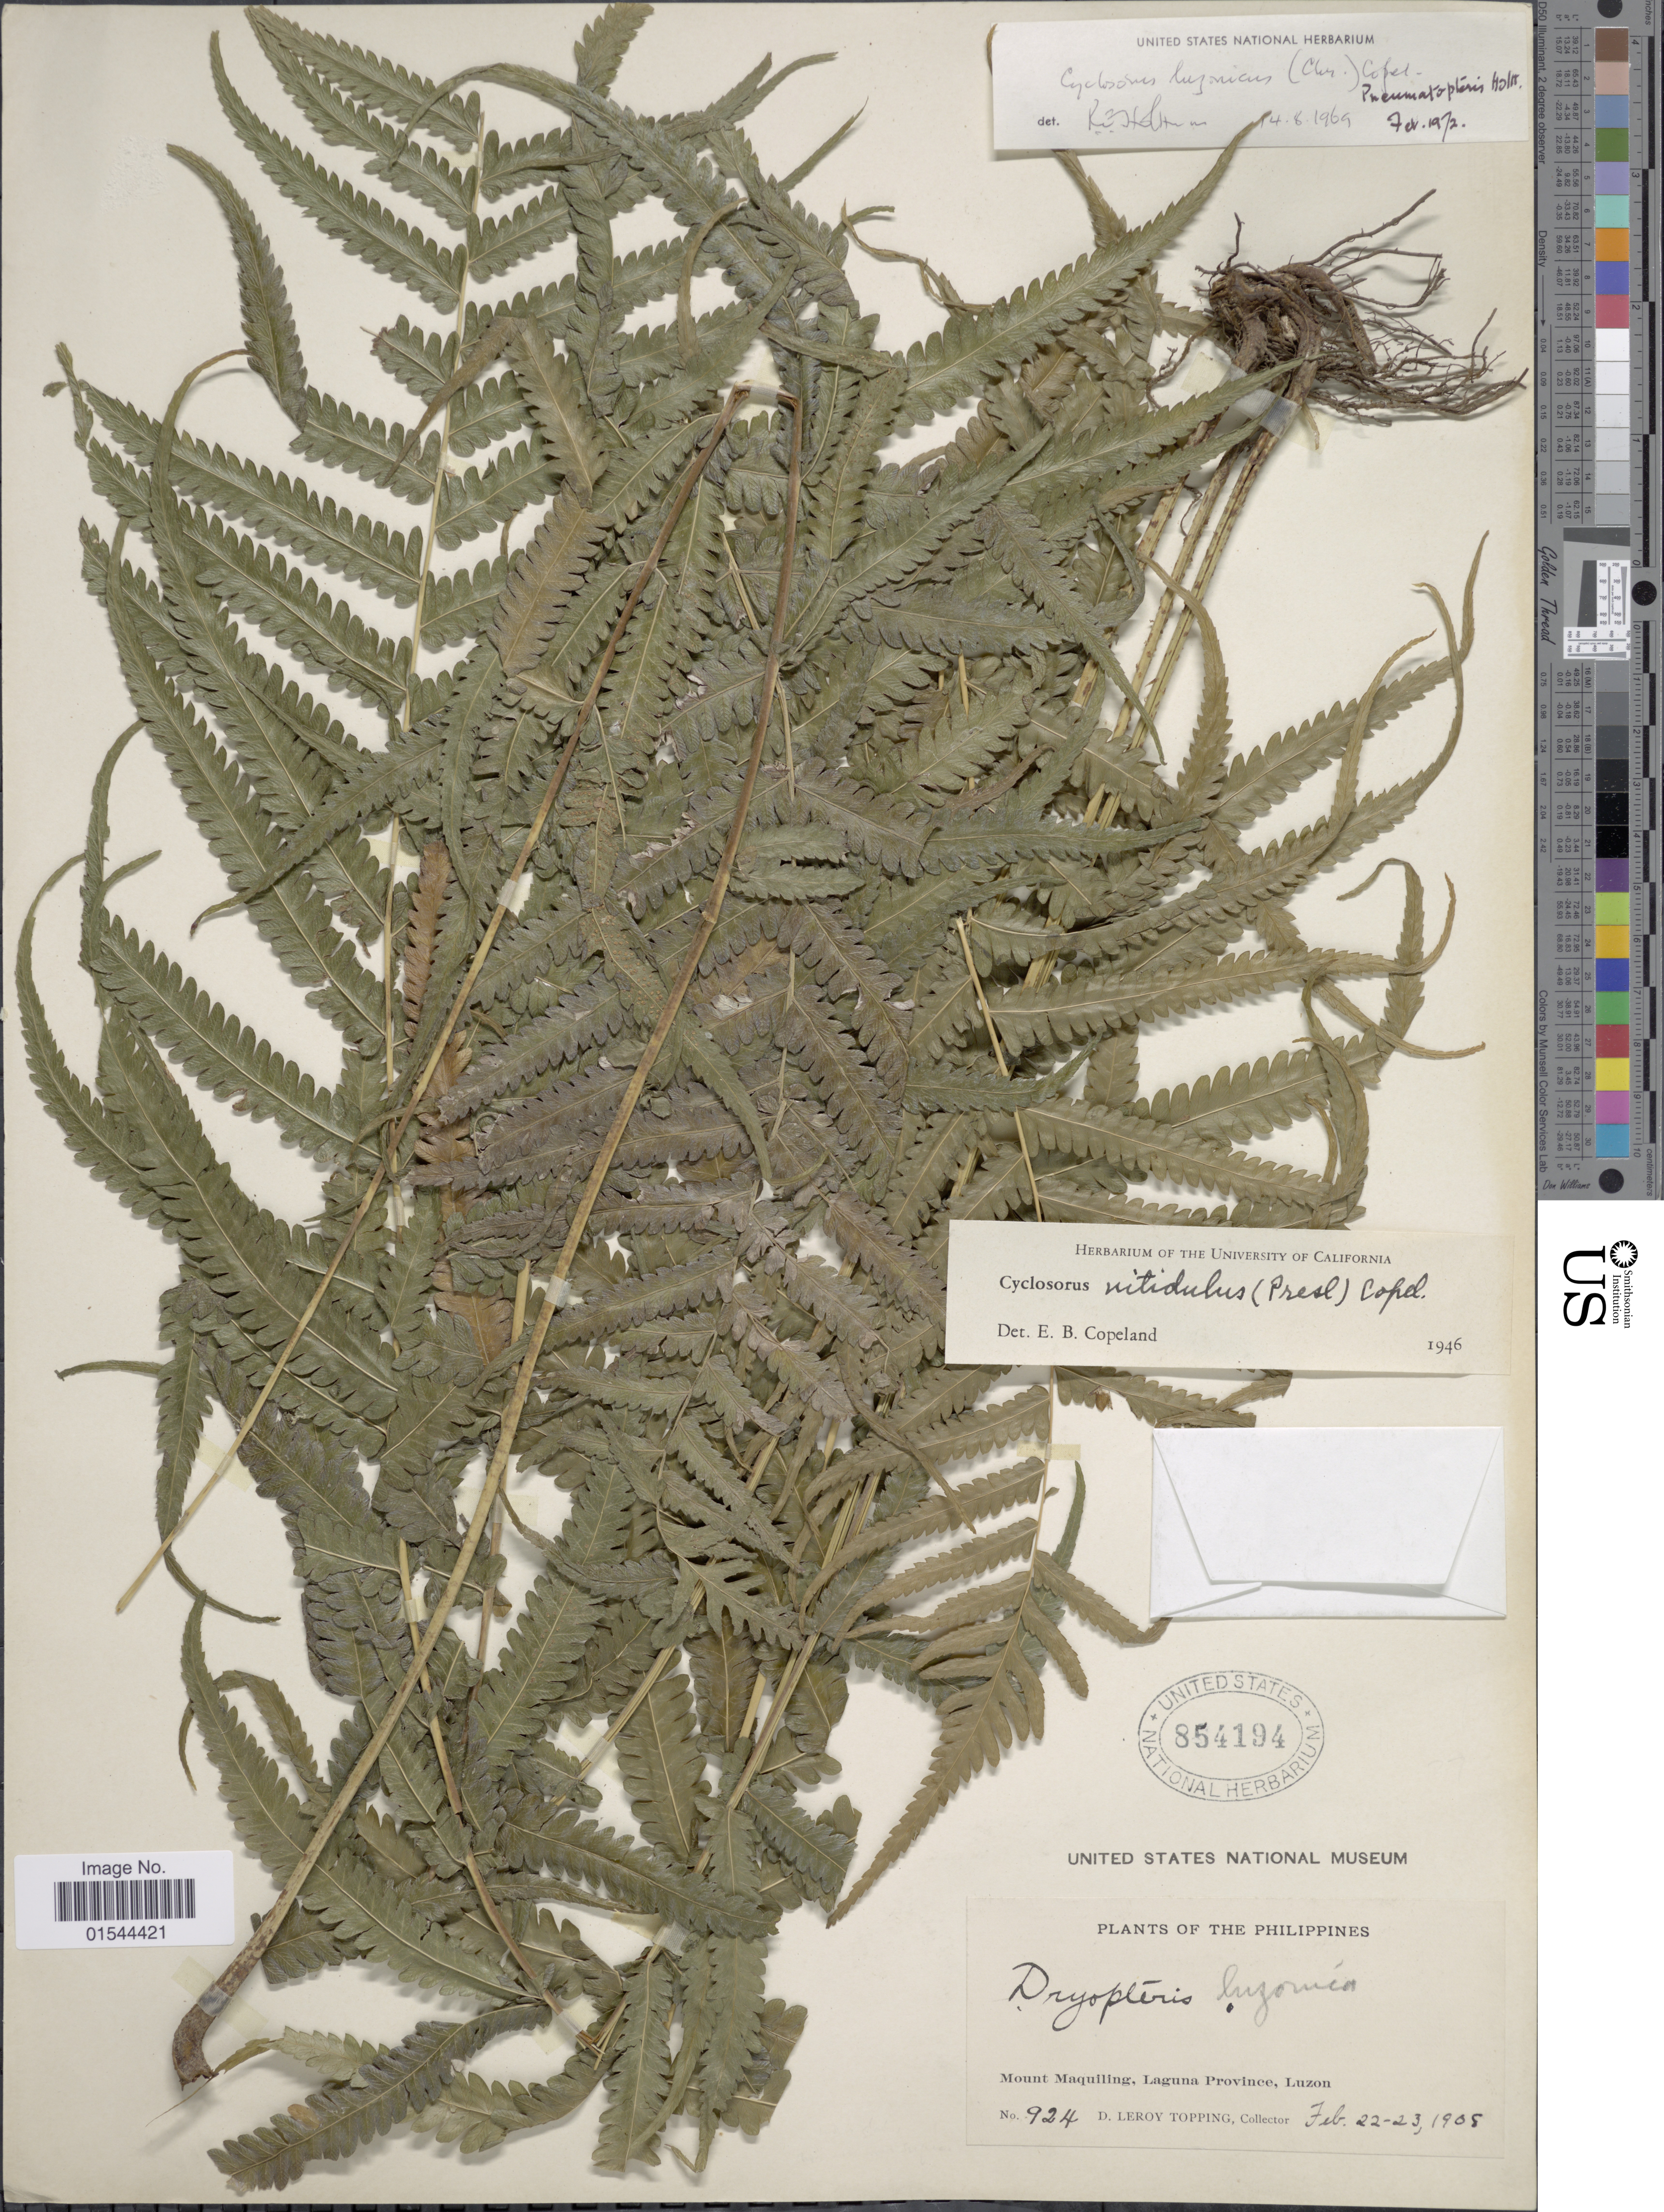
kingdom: Plantae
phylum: Tracheophyta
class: Polypodiopsida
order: Polypodiales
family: Thelypteridaceae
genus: Pneumatopteris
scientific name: Pneumatopteris laevis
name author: (Mett.) Holttum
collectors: D. L. Topping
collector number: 924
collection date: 1905-02-22/1905-02-23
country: Philippines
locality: Mount Maquiling, Laguna Province, Luzon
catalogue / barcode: US 854194